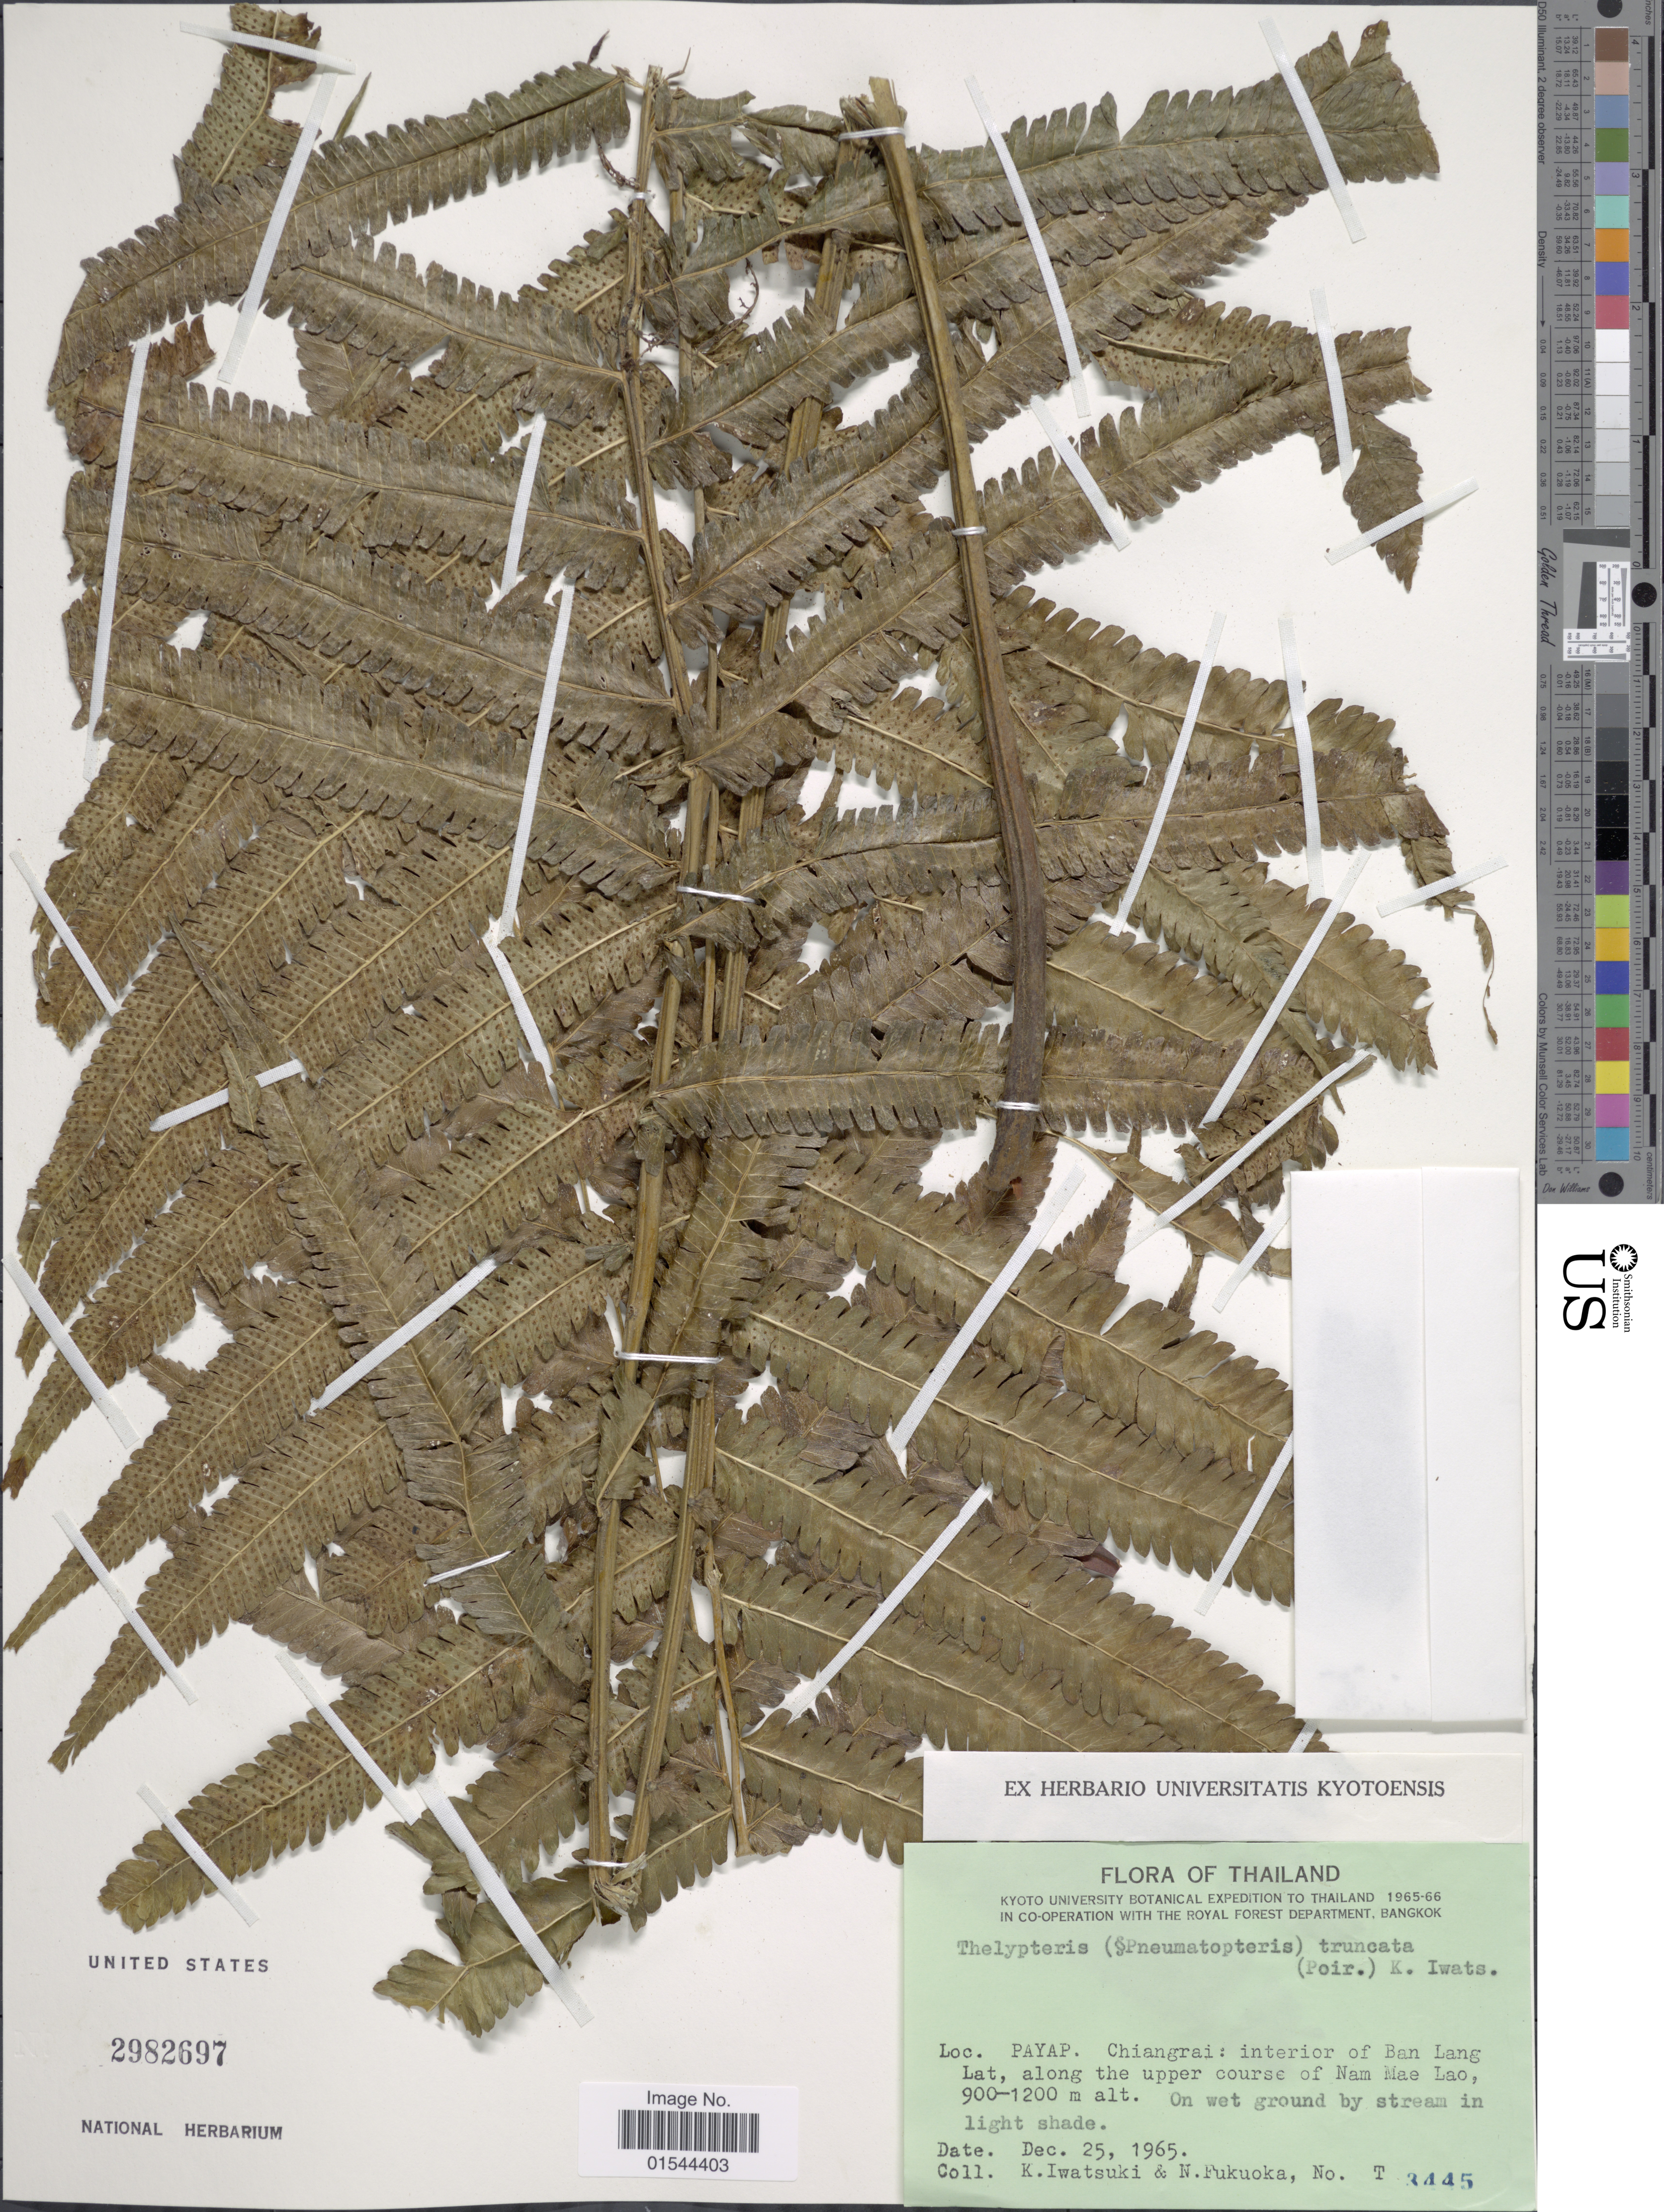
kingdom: Plantae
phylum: Tracheophyta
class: Polypodiopsida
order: Polypodiales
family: Thelypteridaceae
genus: Pneumatopteris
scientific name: Pneumatopteris truncata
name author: (Poir.) Holttum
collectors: K. Iwatsuki & N. Fukuoka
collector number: T3445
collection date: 1965-12-25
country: Thailand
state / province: Chiang Rai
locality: Payap, Chiangrai: interior of Ban Lang, along the upper course of Nam Mae Lao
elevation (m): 900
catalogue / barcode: US 2982697